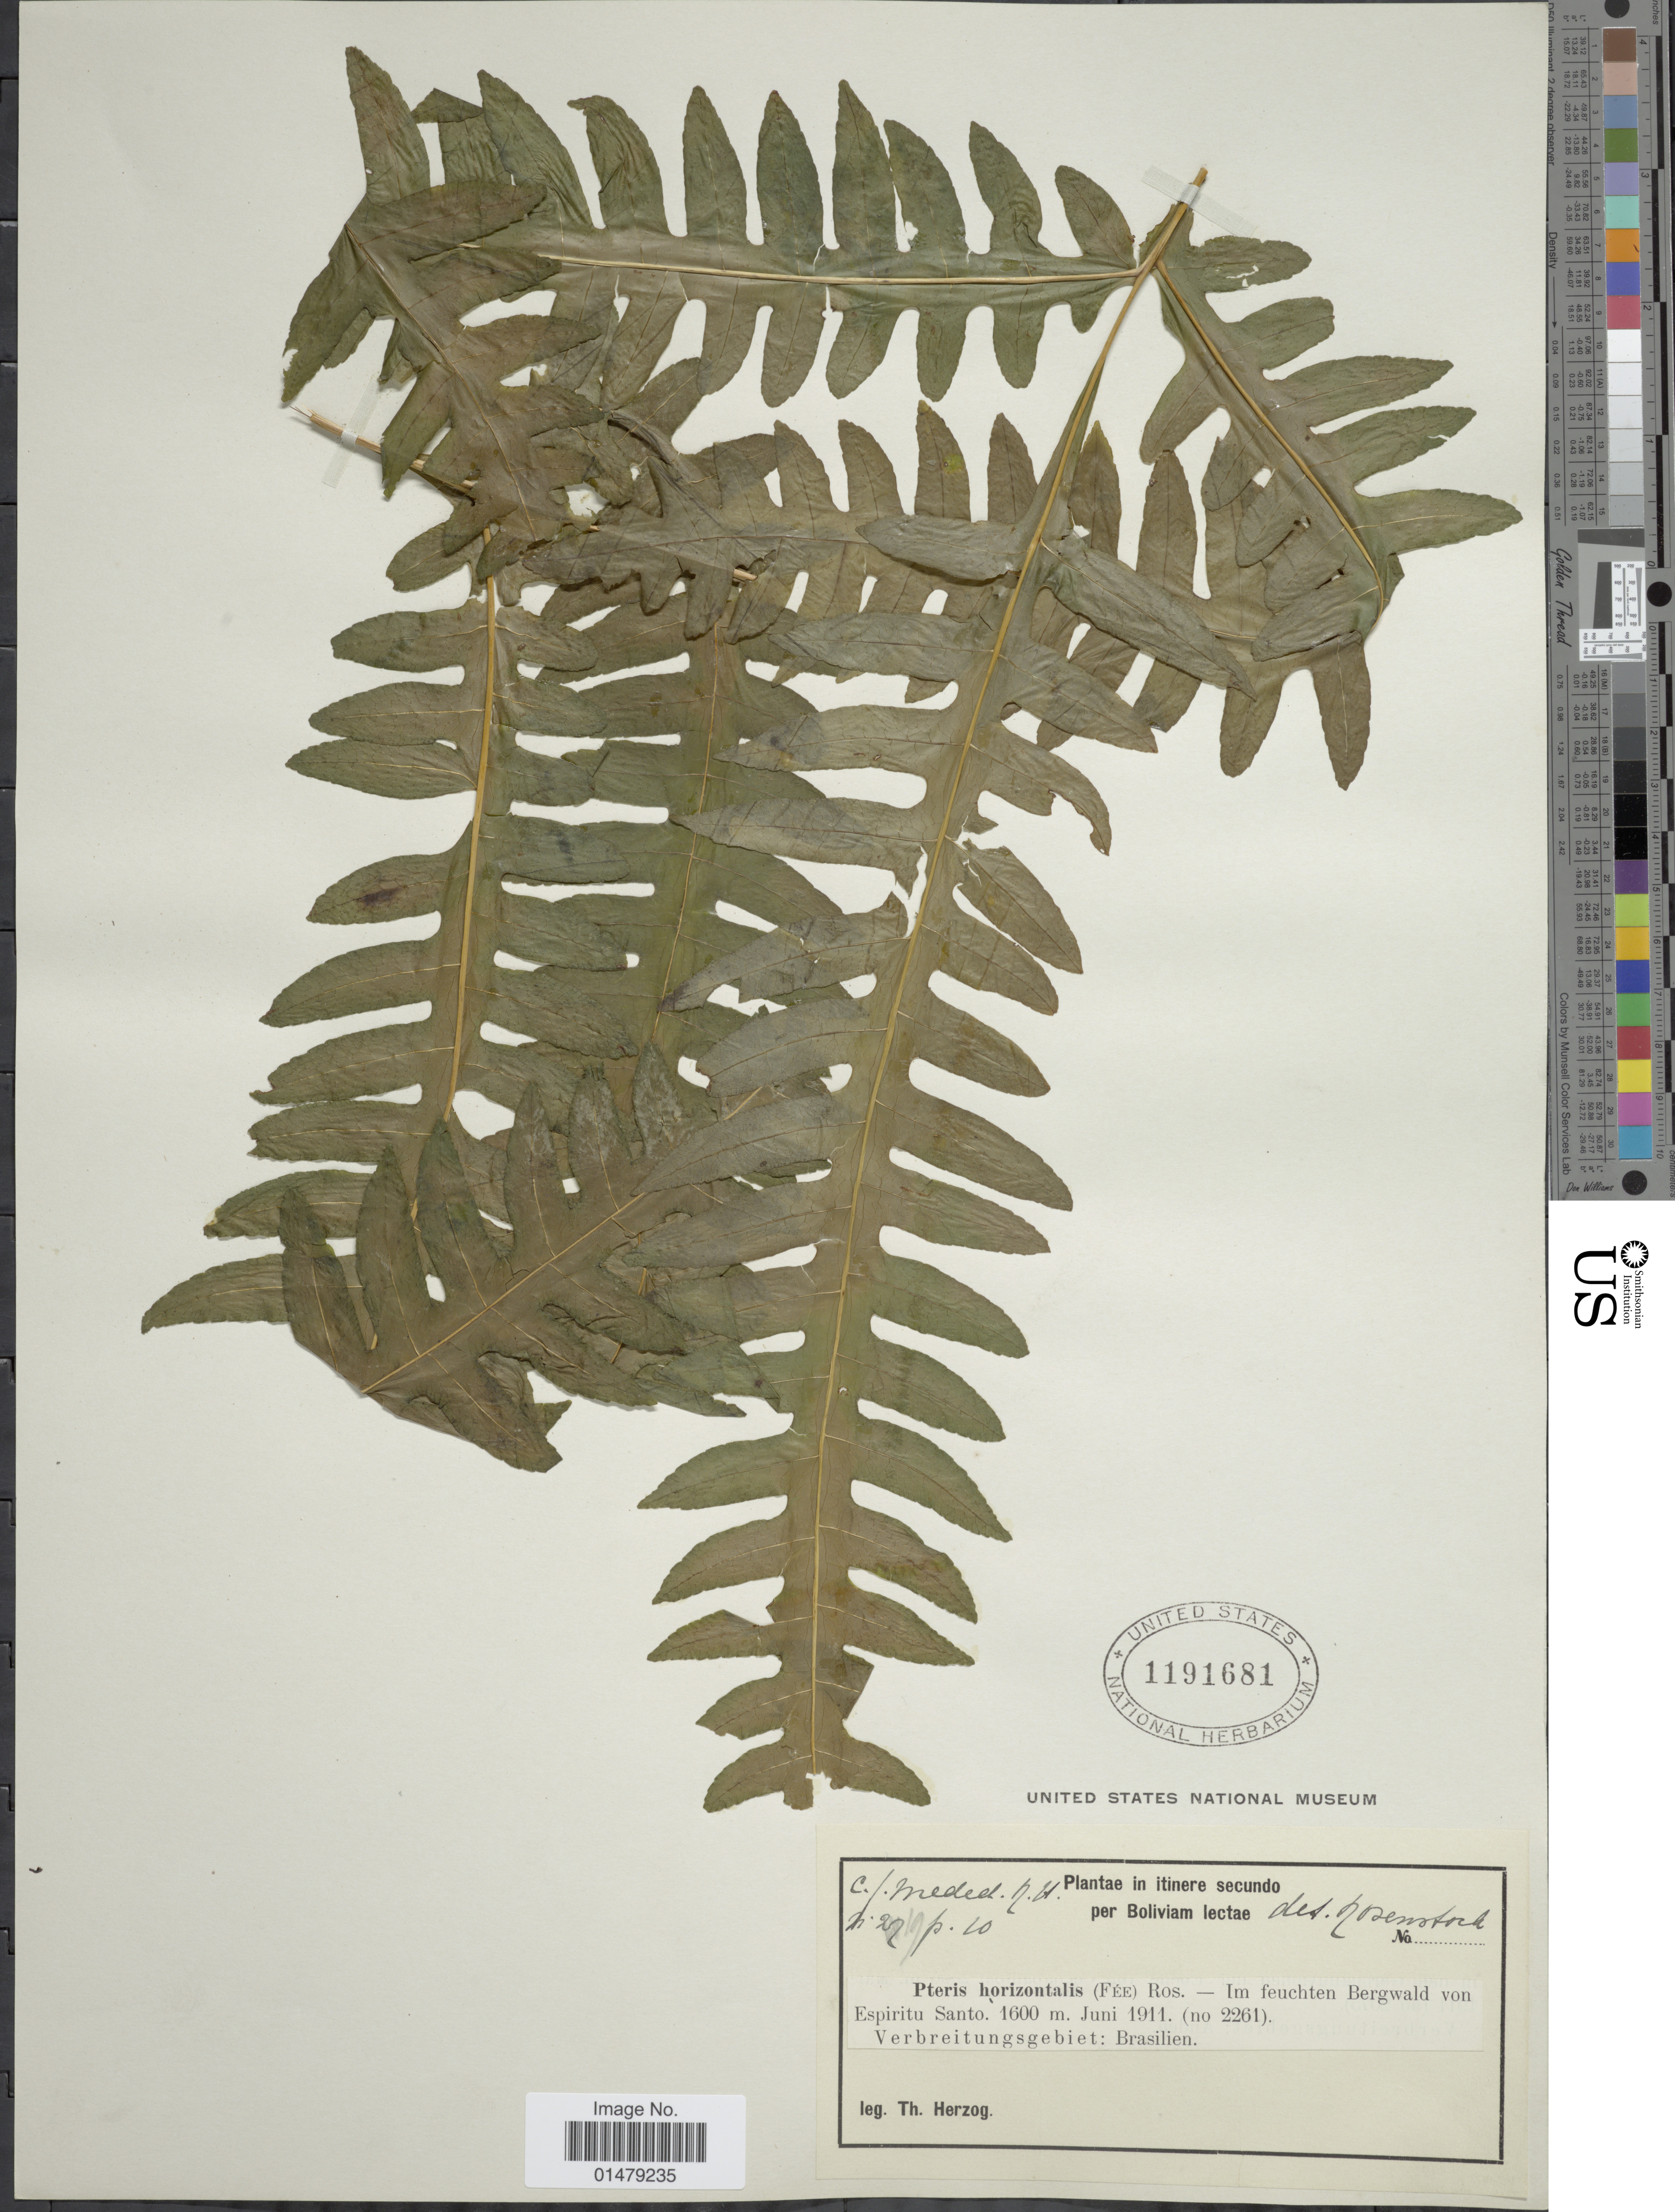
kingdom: Plantae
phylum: Tracheophyta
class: Polypodiopsida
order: Polypodiales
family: Pteridaceae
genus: Pteris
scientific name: Pteris decurrens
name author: C. Presl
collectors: T. K. J. Herzog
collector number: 2261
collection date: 1911-06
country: Bolivia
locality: Im feuchten Bergwald von Espiritu Santo.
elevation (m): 1600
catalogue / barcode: US 1191681